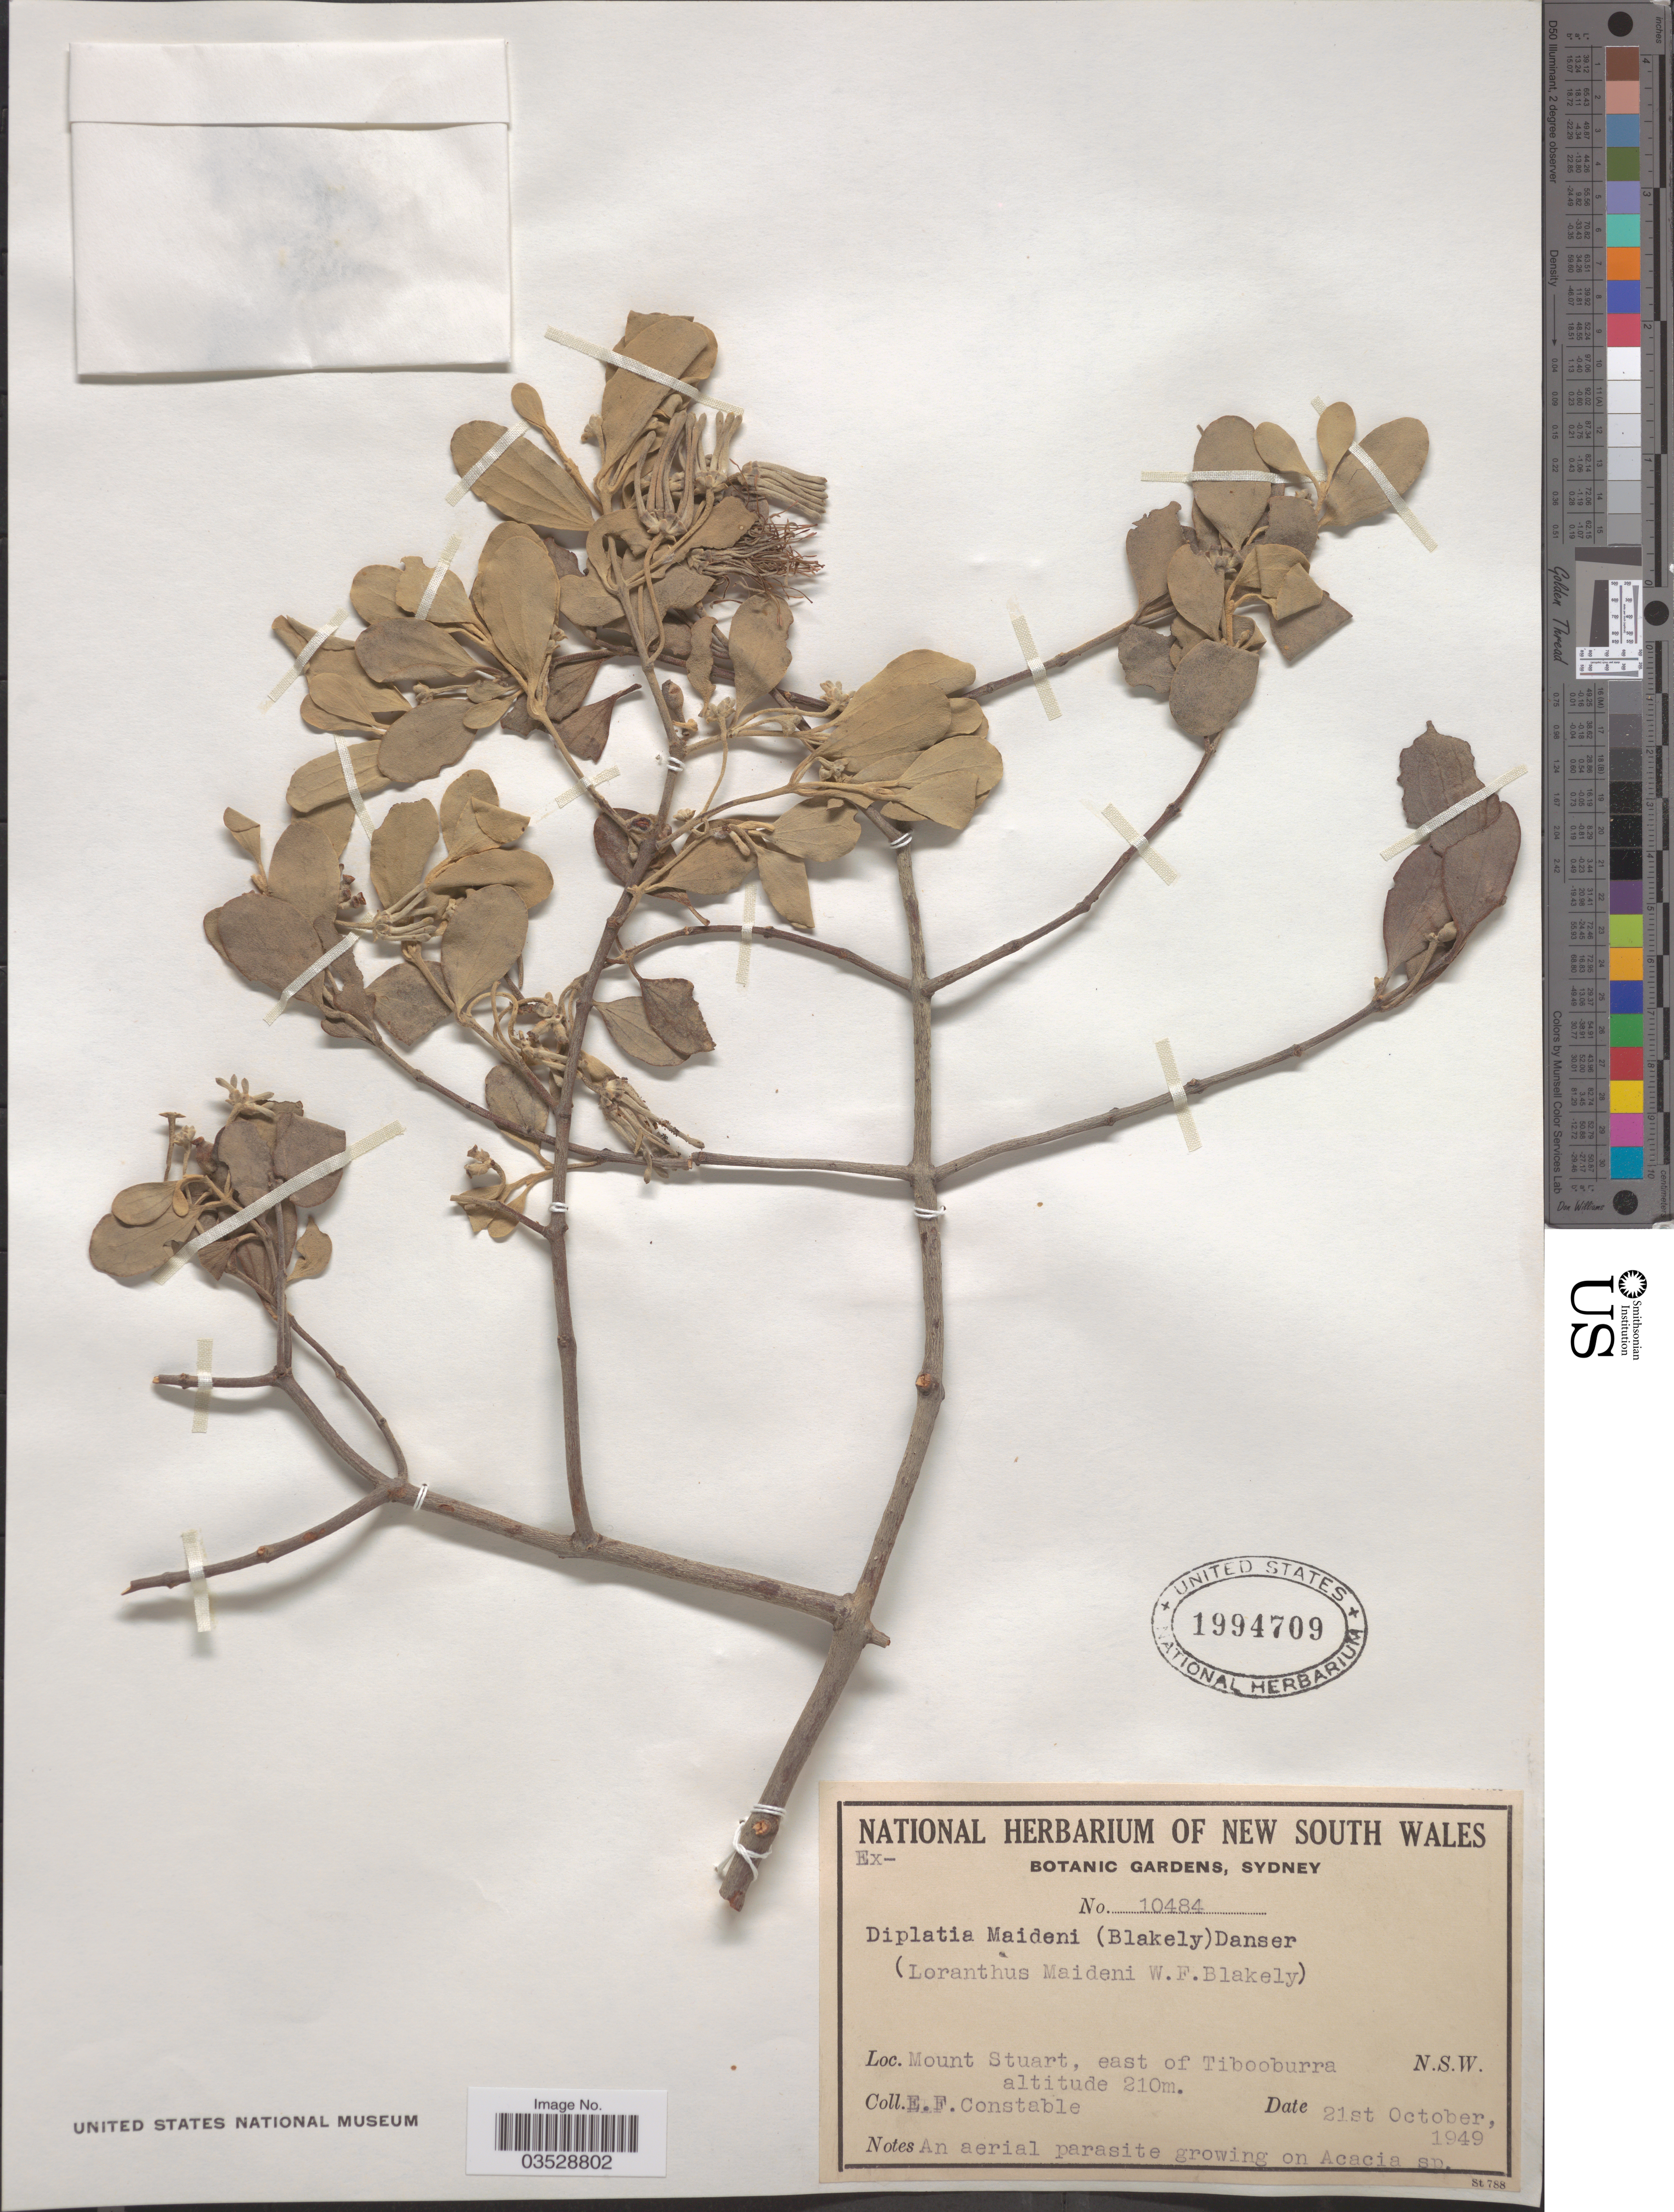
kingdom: Plantae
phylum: Tracheophyta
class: Magnoliopsida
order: Santalales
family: Loranthaceae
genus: Amyema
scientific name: Amyema maidenii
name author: Barlow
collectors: E. F. Constable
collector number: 10484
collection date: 1949-10-21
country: Australia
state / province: New South Wales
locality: Mount Stuart, east of Tibooburra.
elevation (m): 210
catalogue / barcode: US 1994709